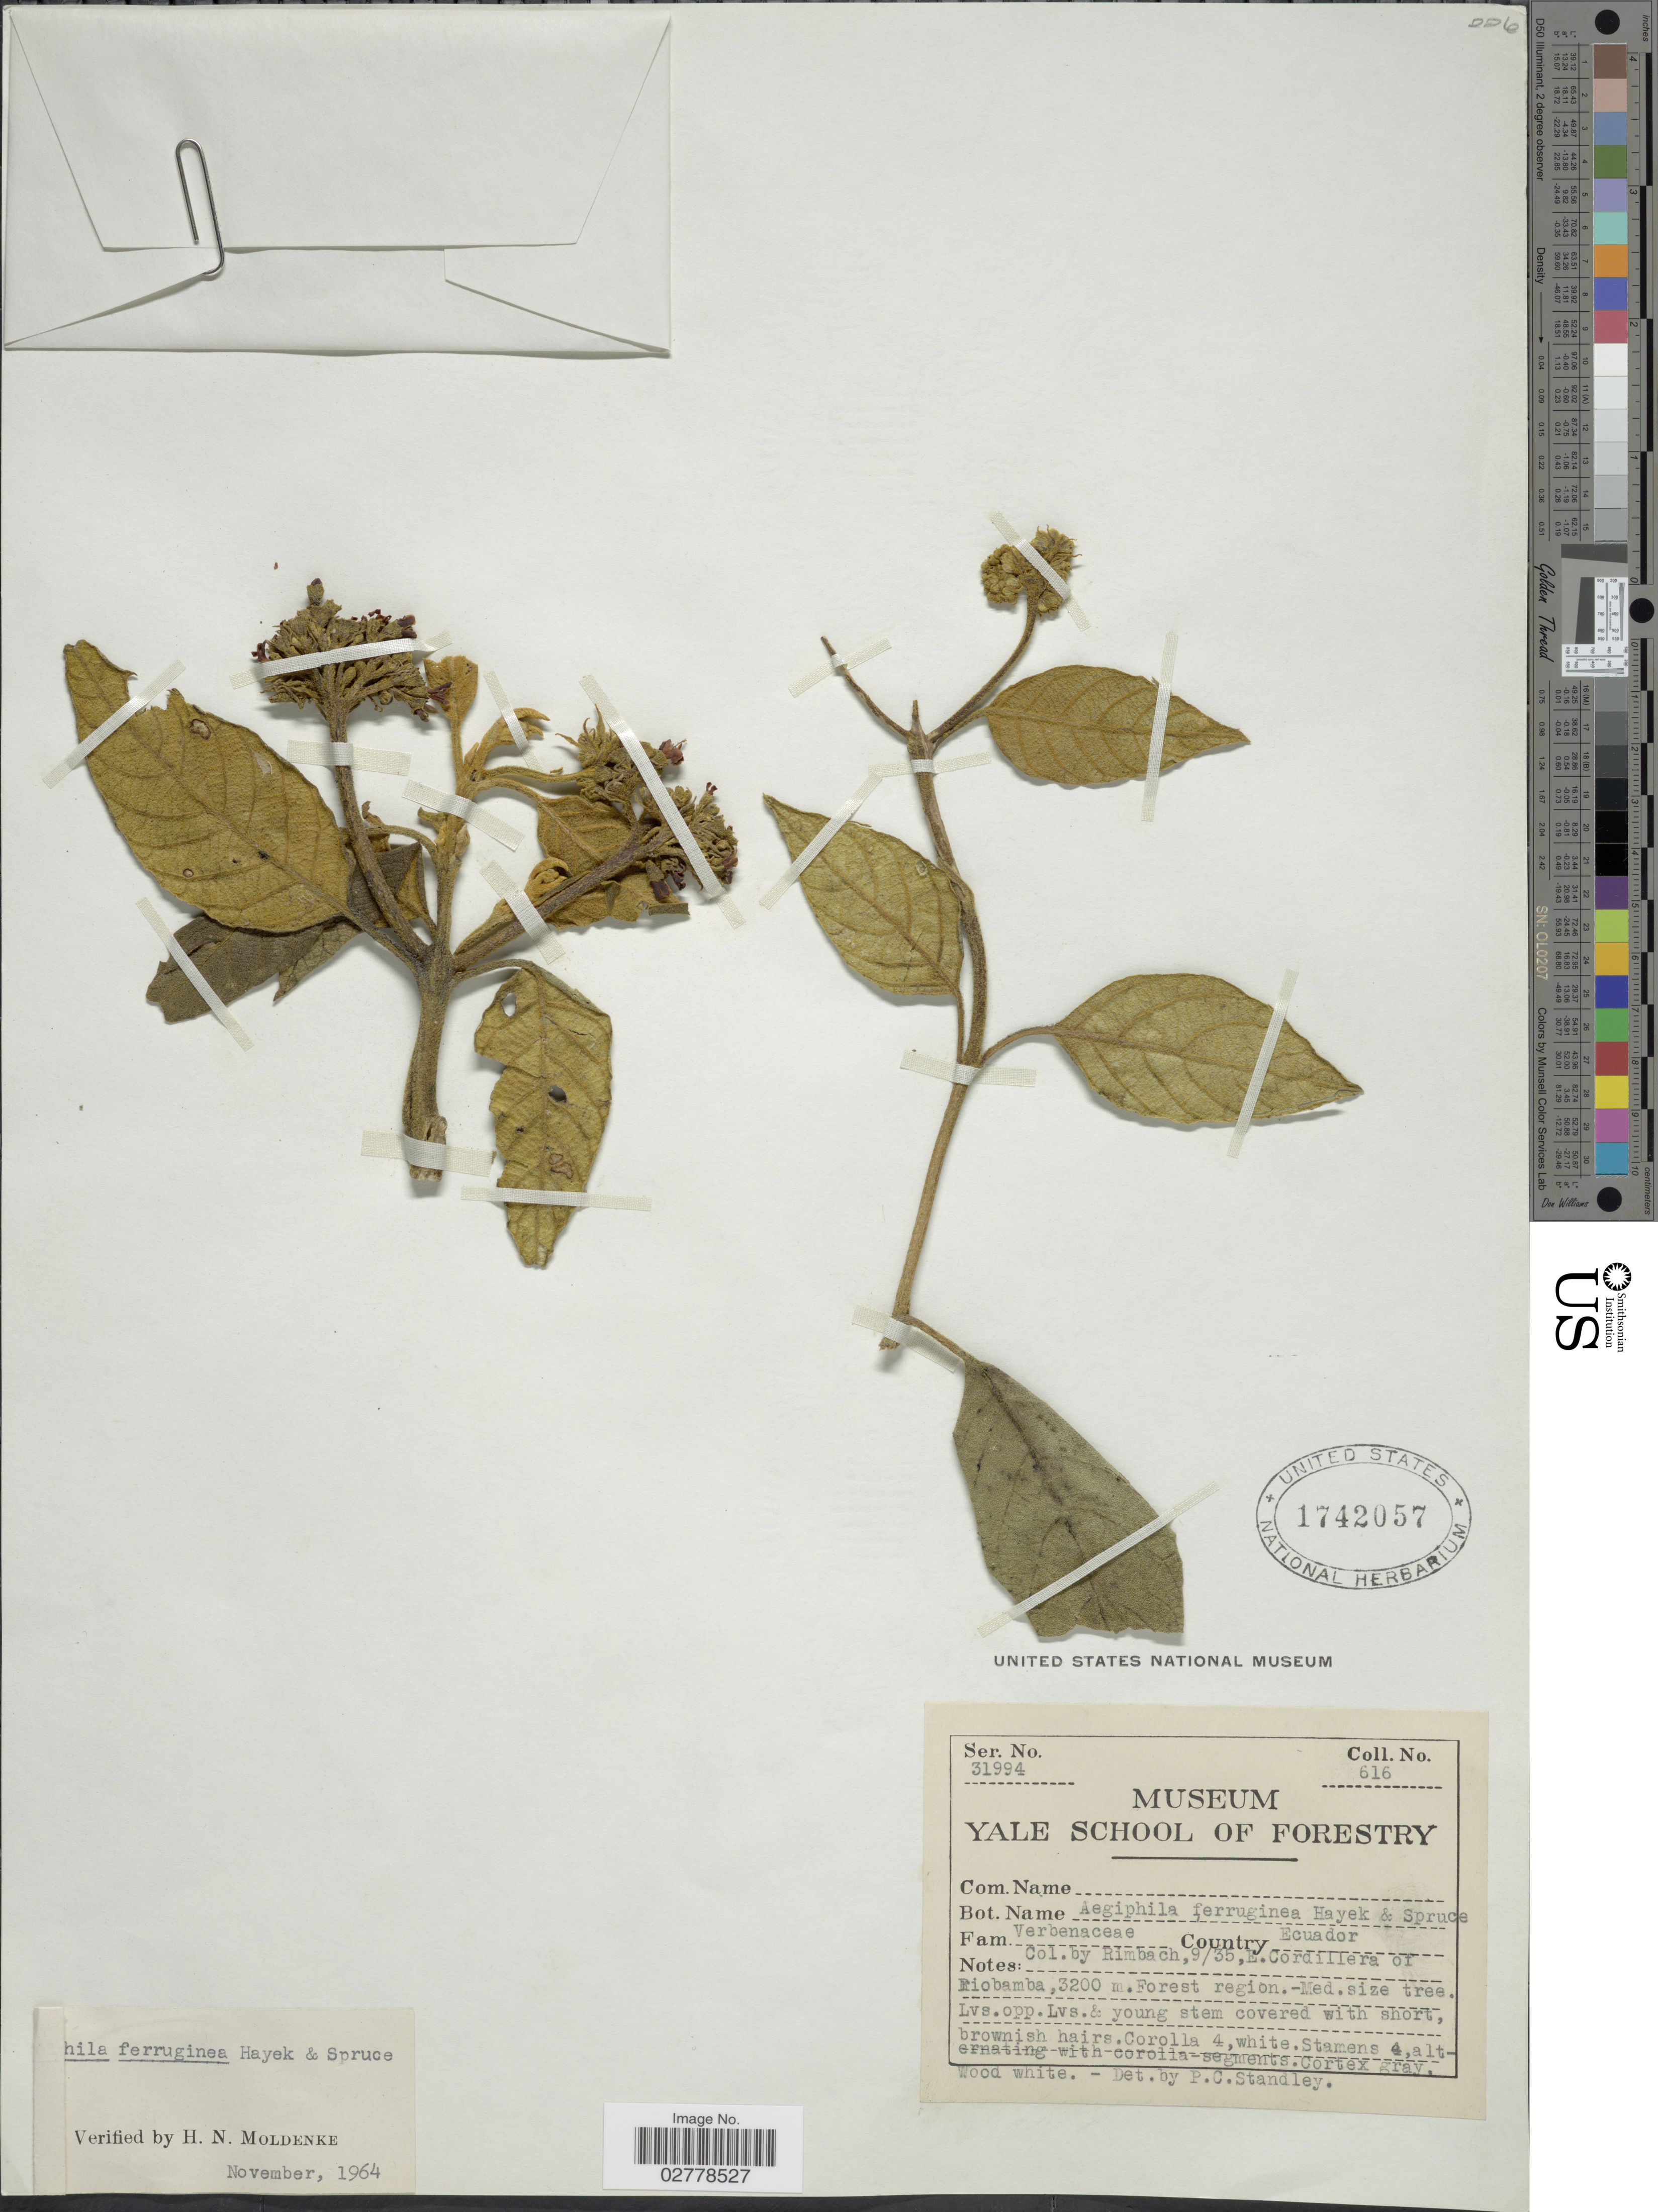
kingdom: Plantae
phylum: Tracheophyta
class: Magnoliopsida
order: Lamiales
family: Lamiaceae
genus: Aegiphila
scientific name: Aegiphila ferruginea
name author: Hayek & Spruce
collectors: Rimbach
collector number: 616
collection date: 1935-09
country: Ecuador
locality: Cordillera of Riobamba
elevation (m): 3200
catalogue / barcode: US 1742057